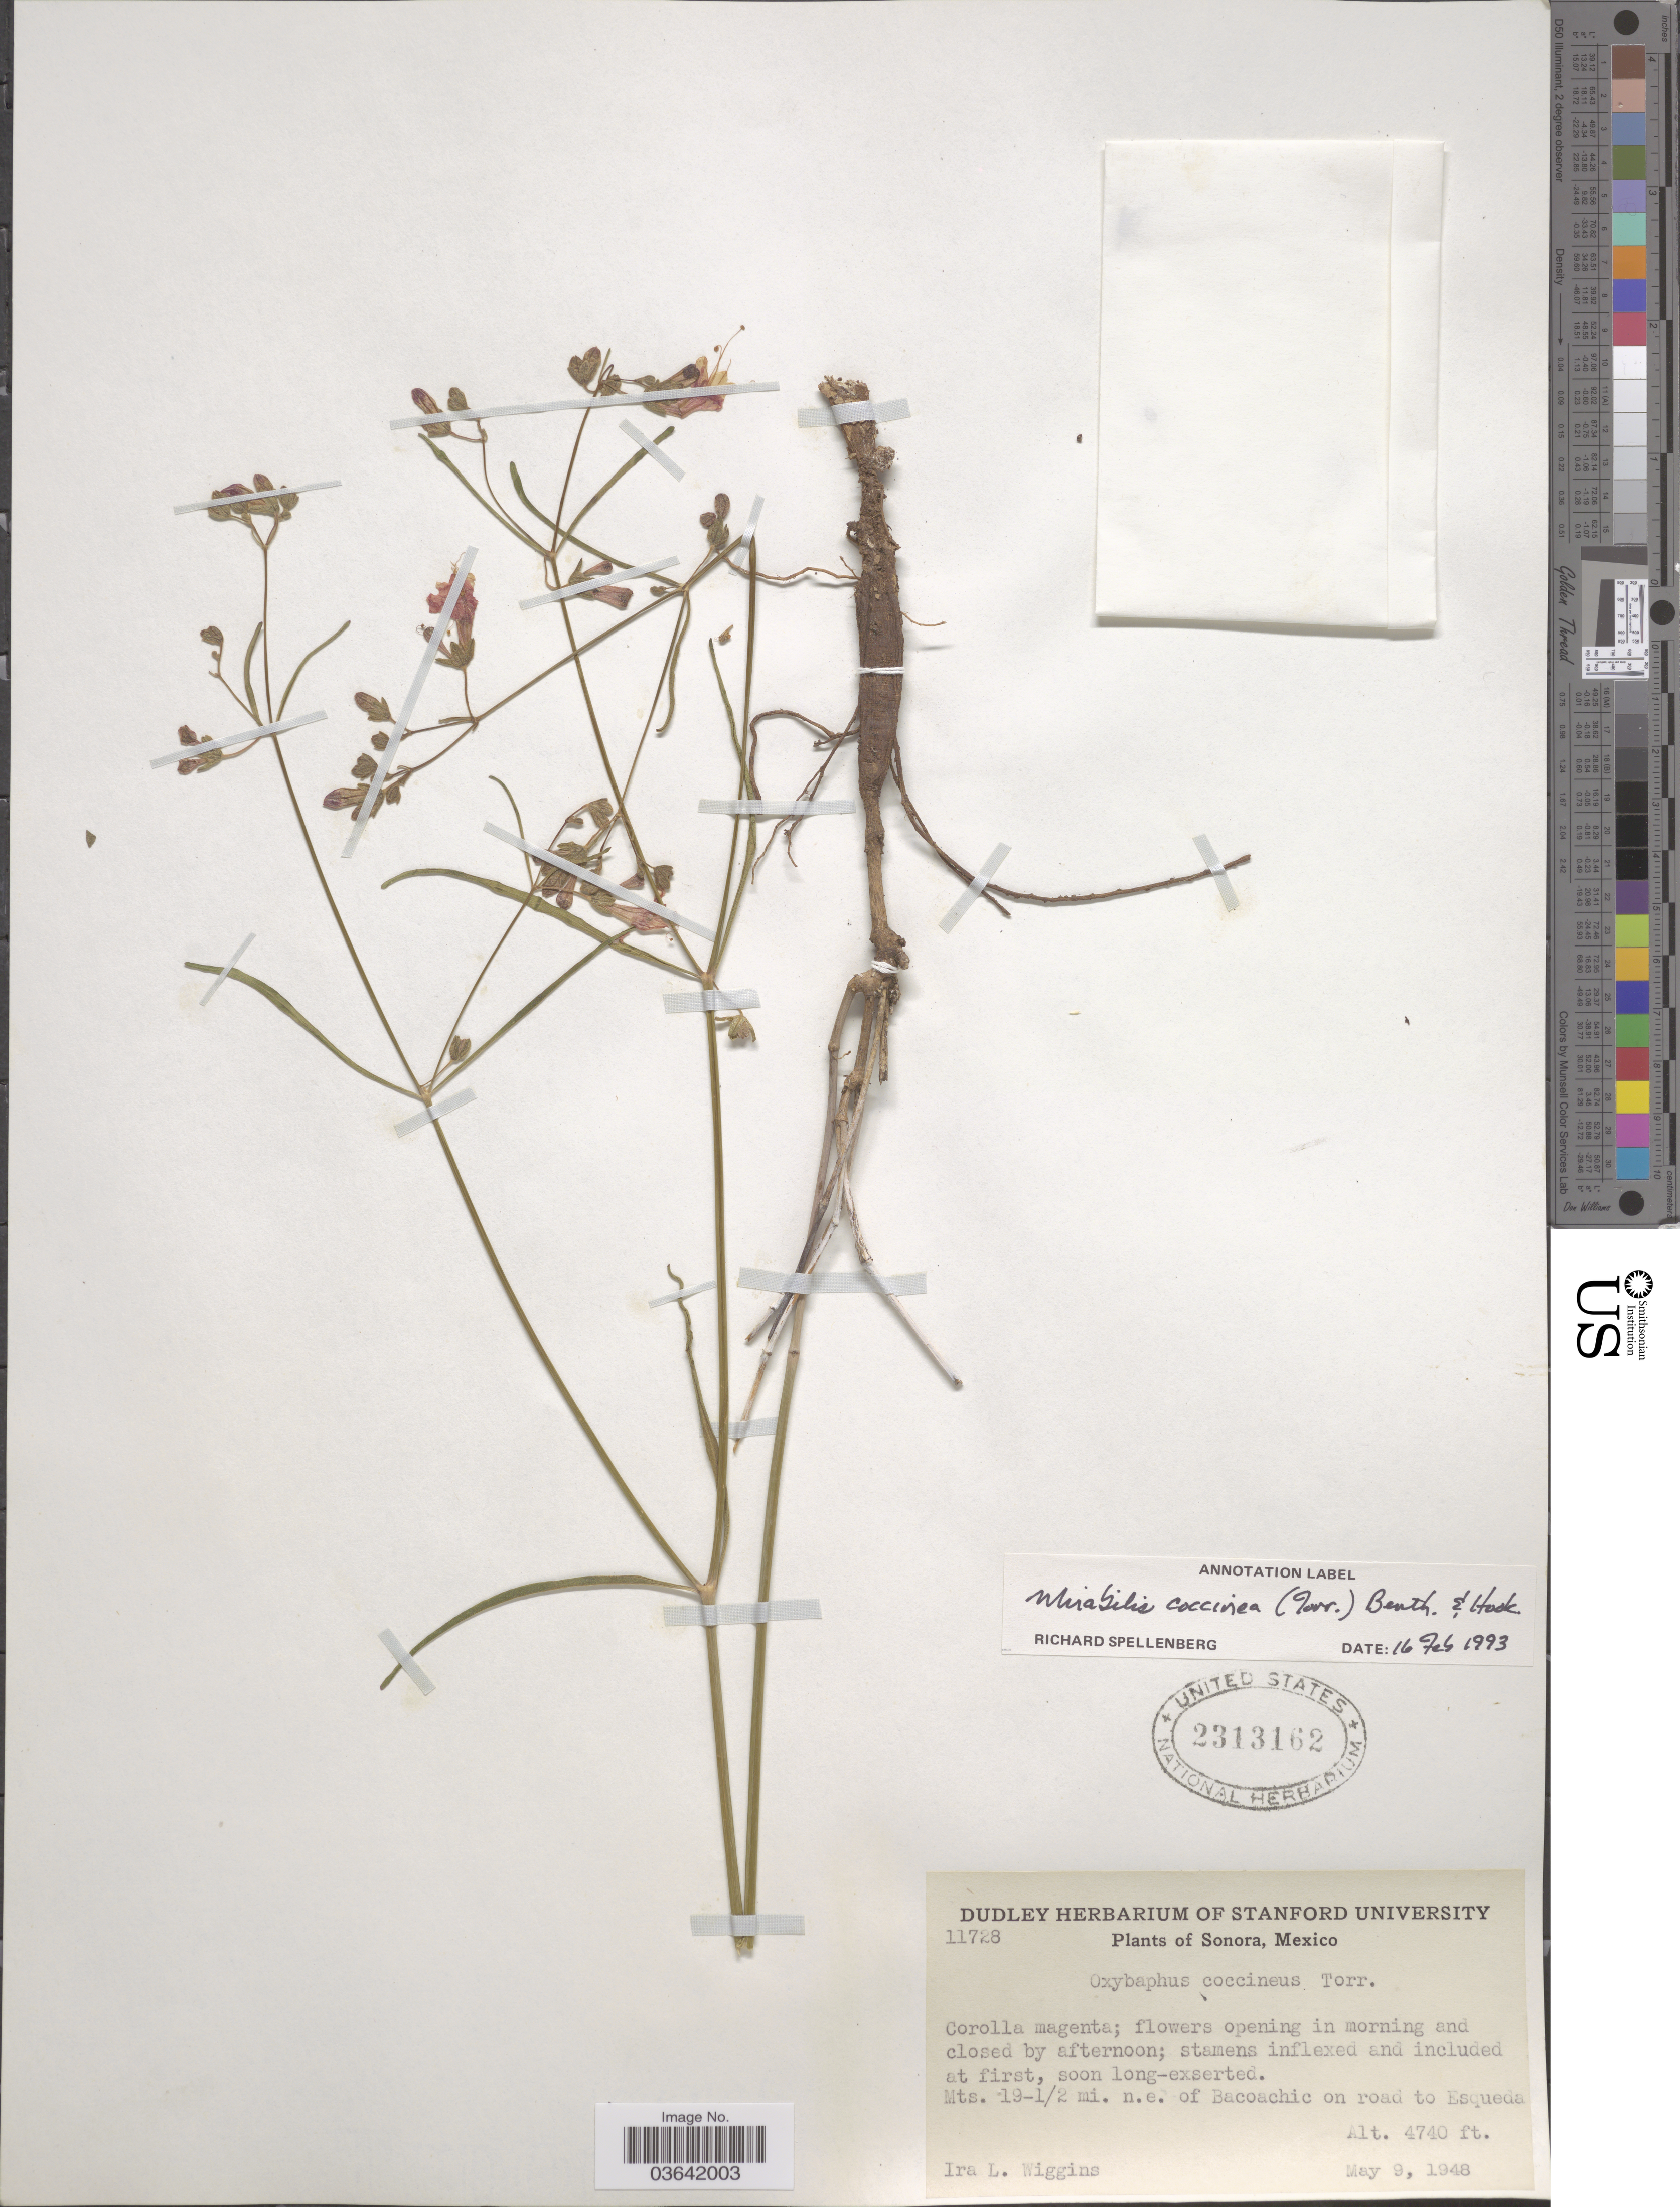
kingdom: Plantae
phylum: Tracheophyta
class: Magnoliopsida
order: Caryophyllales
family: Nyctaginaceae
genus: Mirabilis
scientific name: Mirabilis coccinea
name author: (Torr.) Benth. & Hook. f.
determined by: Spellenberg, R.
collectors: I. L. Wiggins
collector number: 11728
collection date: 1948-05-09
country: Mexico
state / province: Sonora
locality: Mts. 19-½ mi. n. e. of Bacoachic on road to Esqueda.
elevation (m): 1445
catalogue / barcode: US 2313162